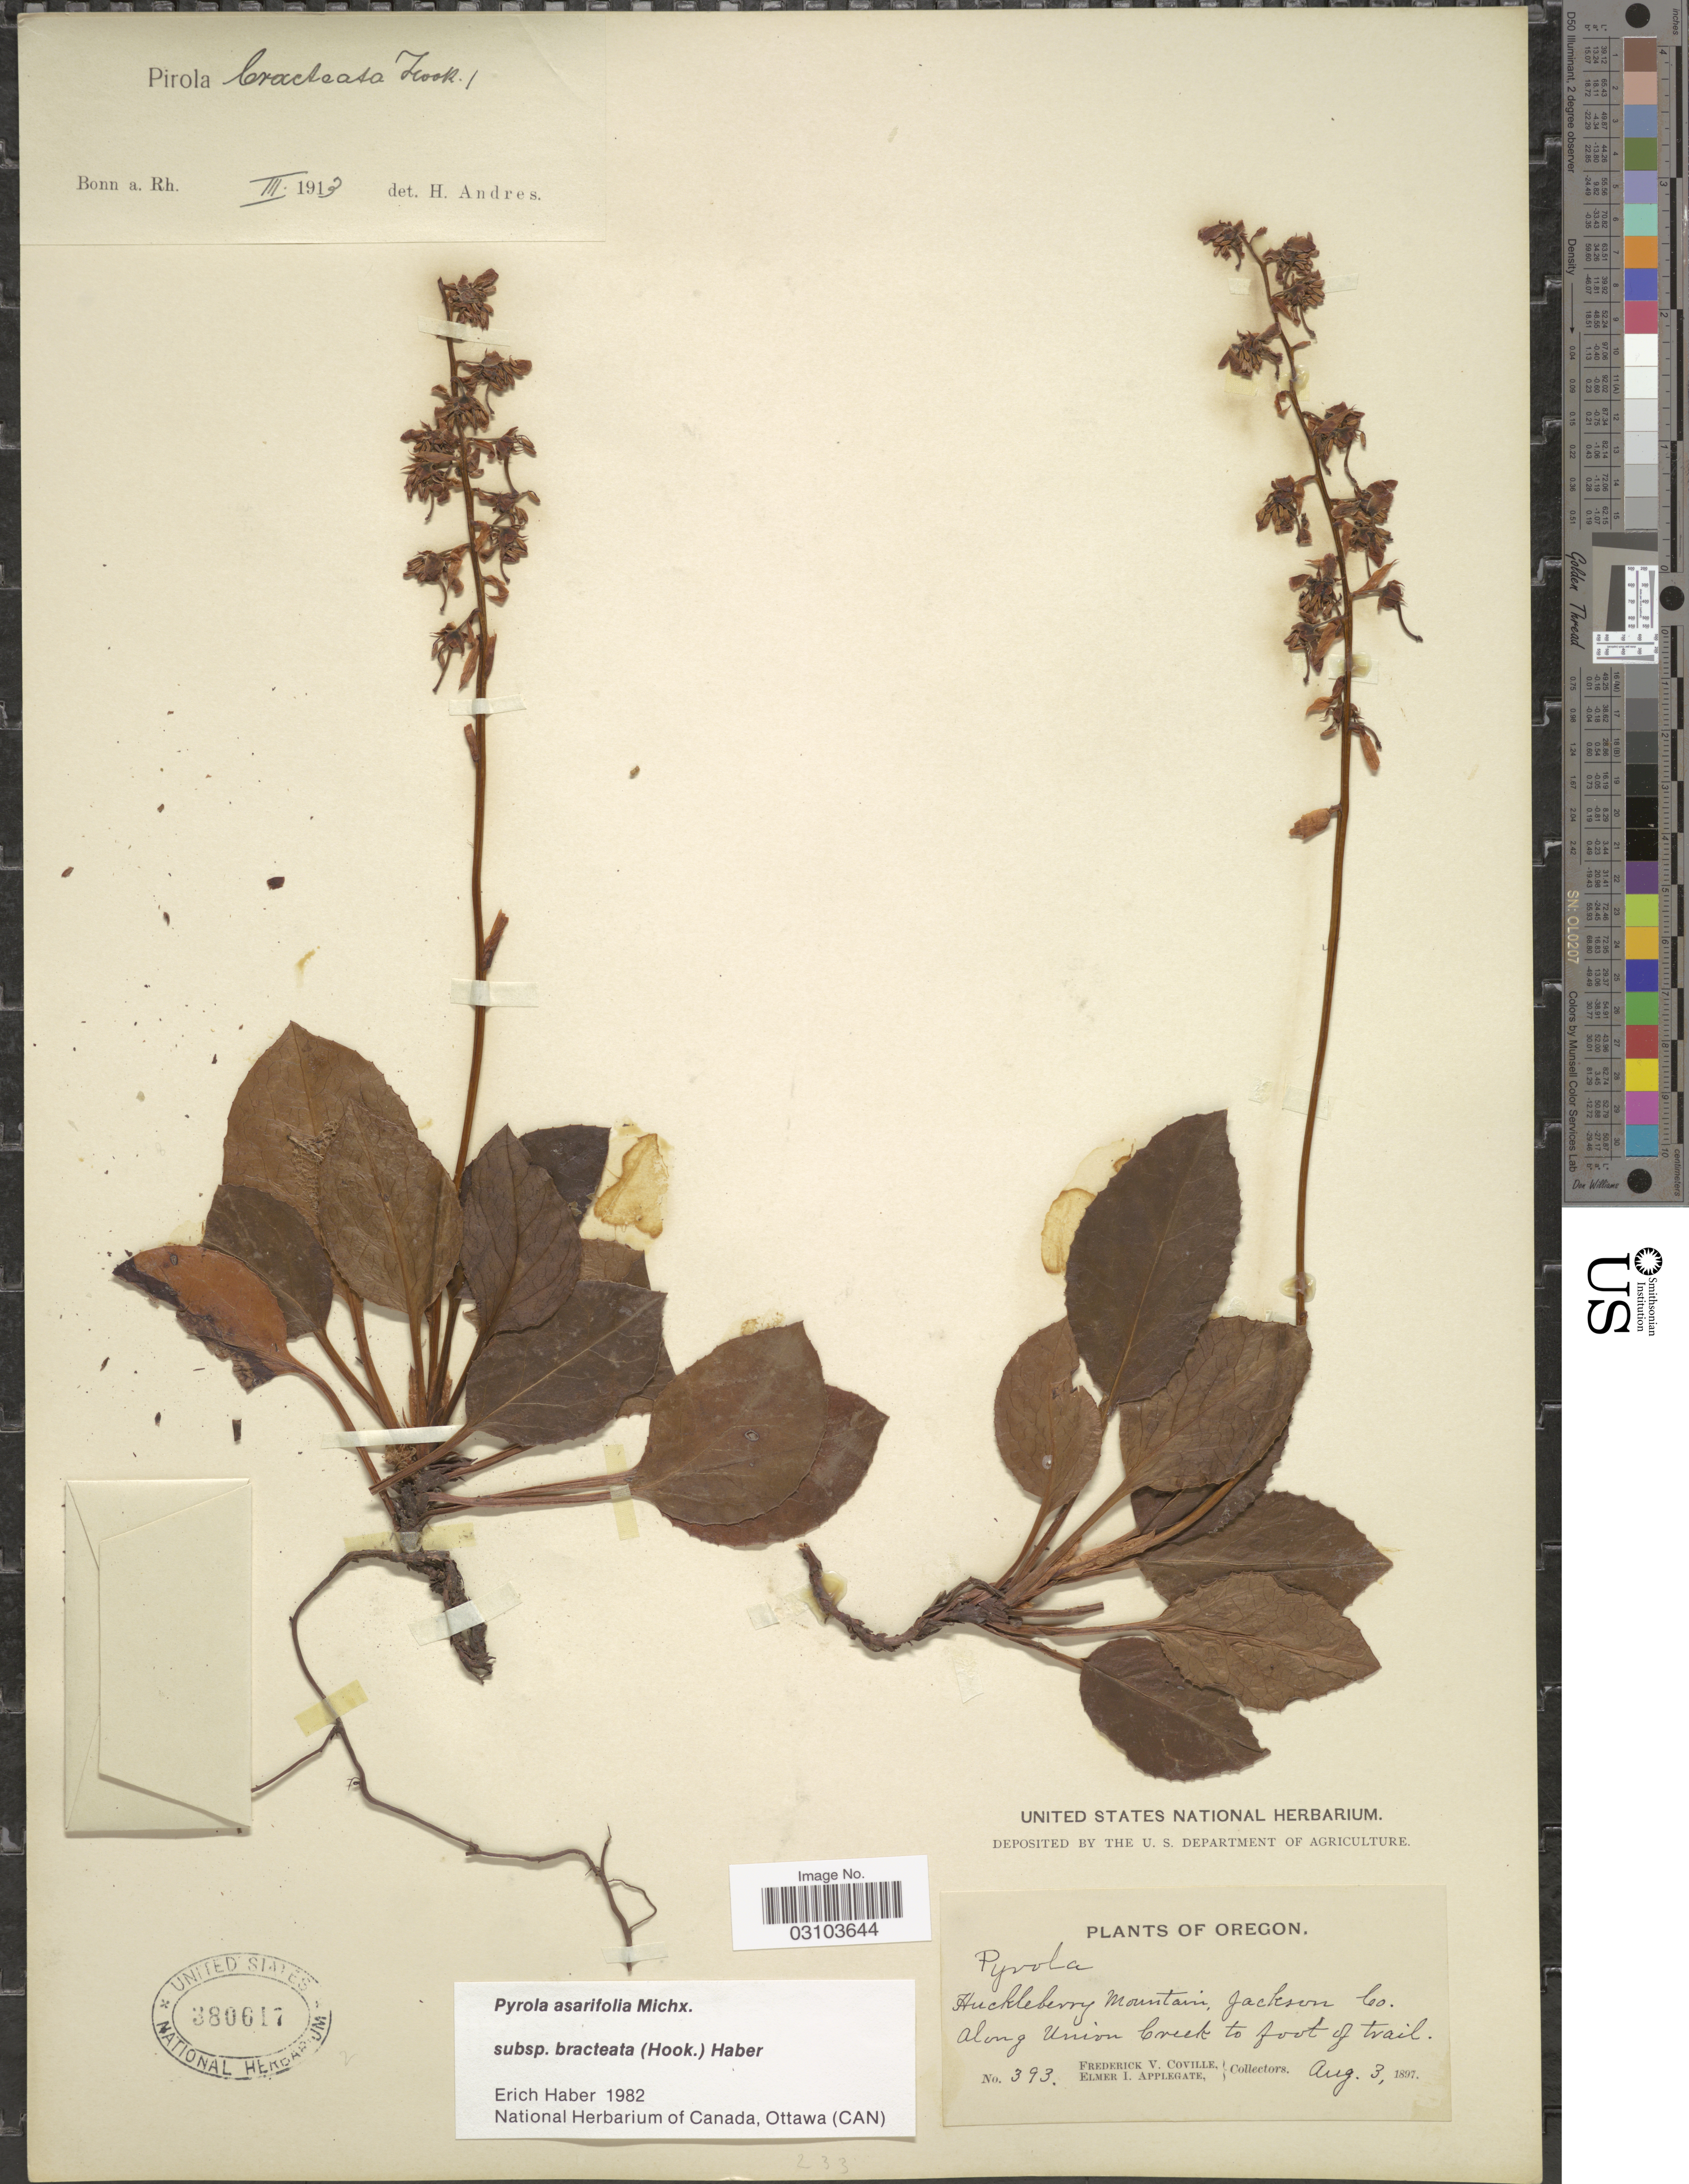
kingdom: Plantae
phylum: Tracheophyta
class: Magnoliopsida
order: Ericales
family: Ericaceae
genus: Pyrola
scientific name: Pyrola asarifolia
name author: Michx.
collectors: F. V. Coville & E. I. Applegate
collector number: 393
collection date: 1897-08-03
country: United States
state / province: Oregon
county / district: Jackson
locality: Huckleberry Mountain, Jackson Co., Along Union Creek to foot of trail.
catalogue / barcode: US 380617